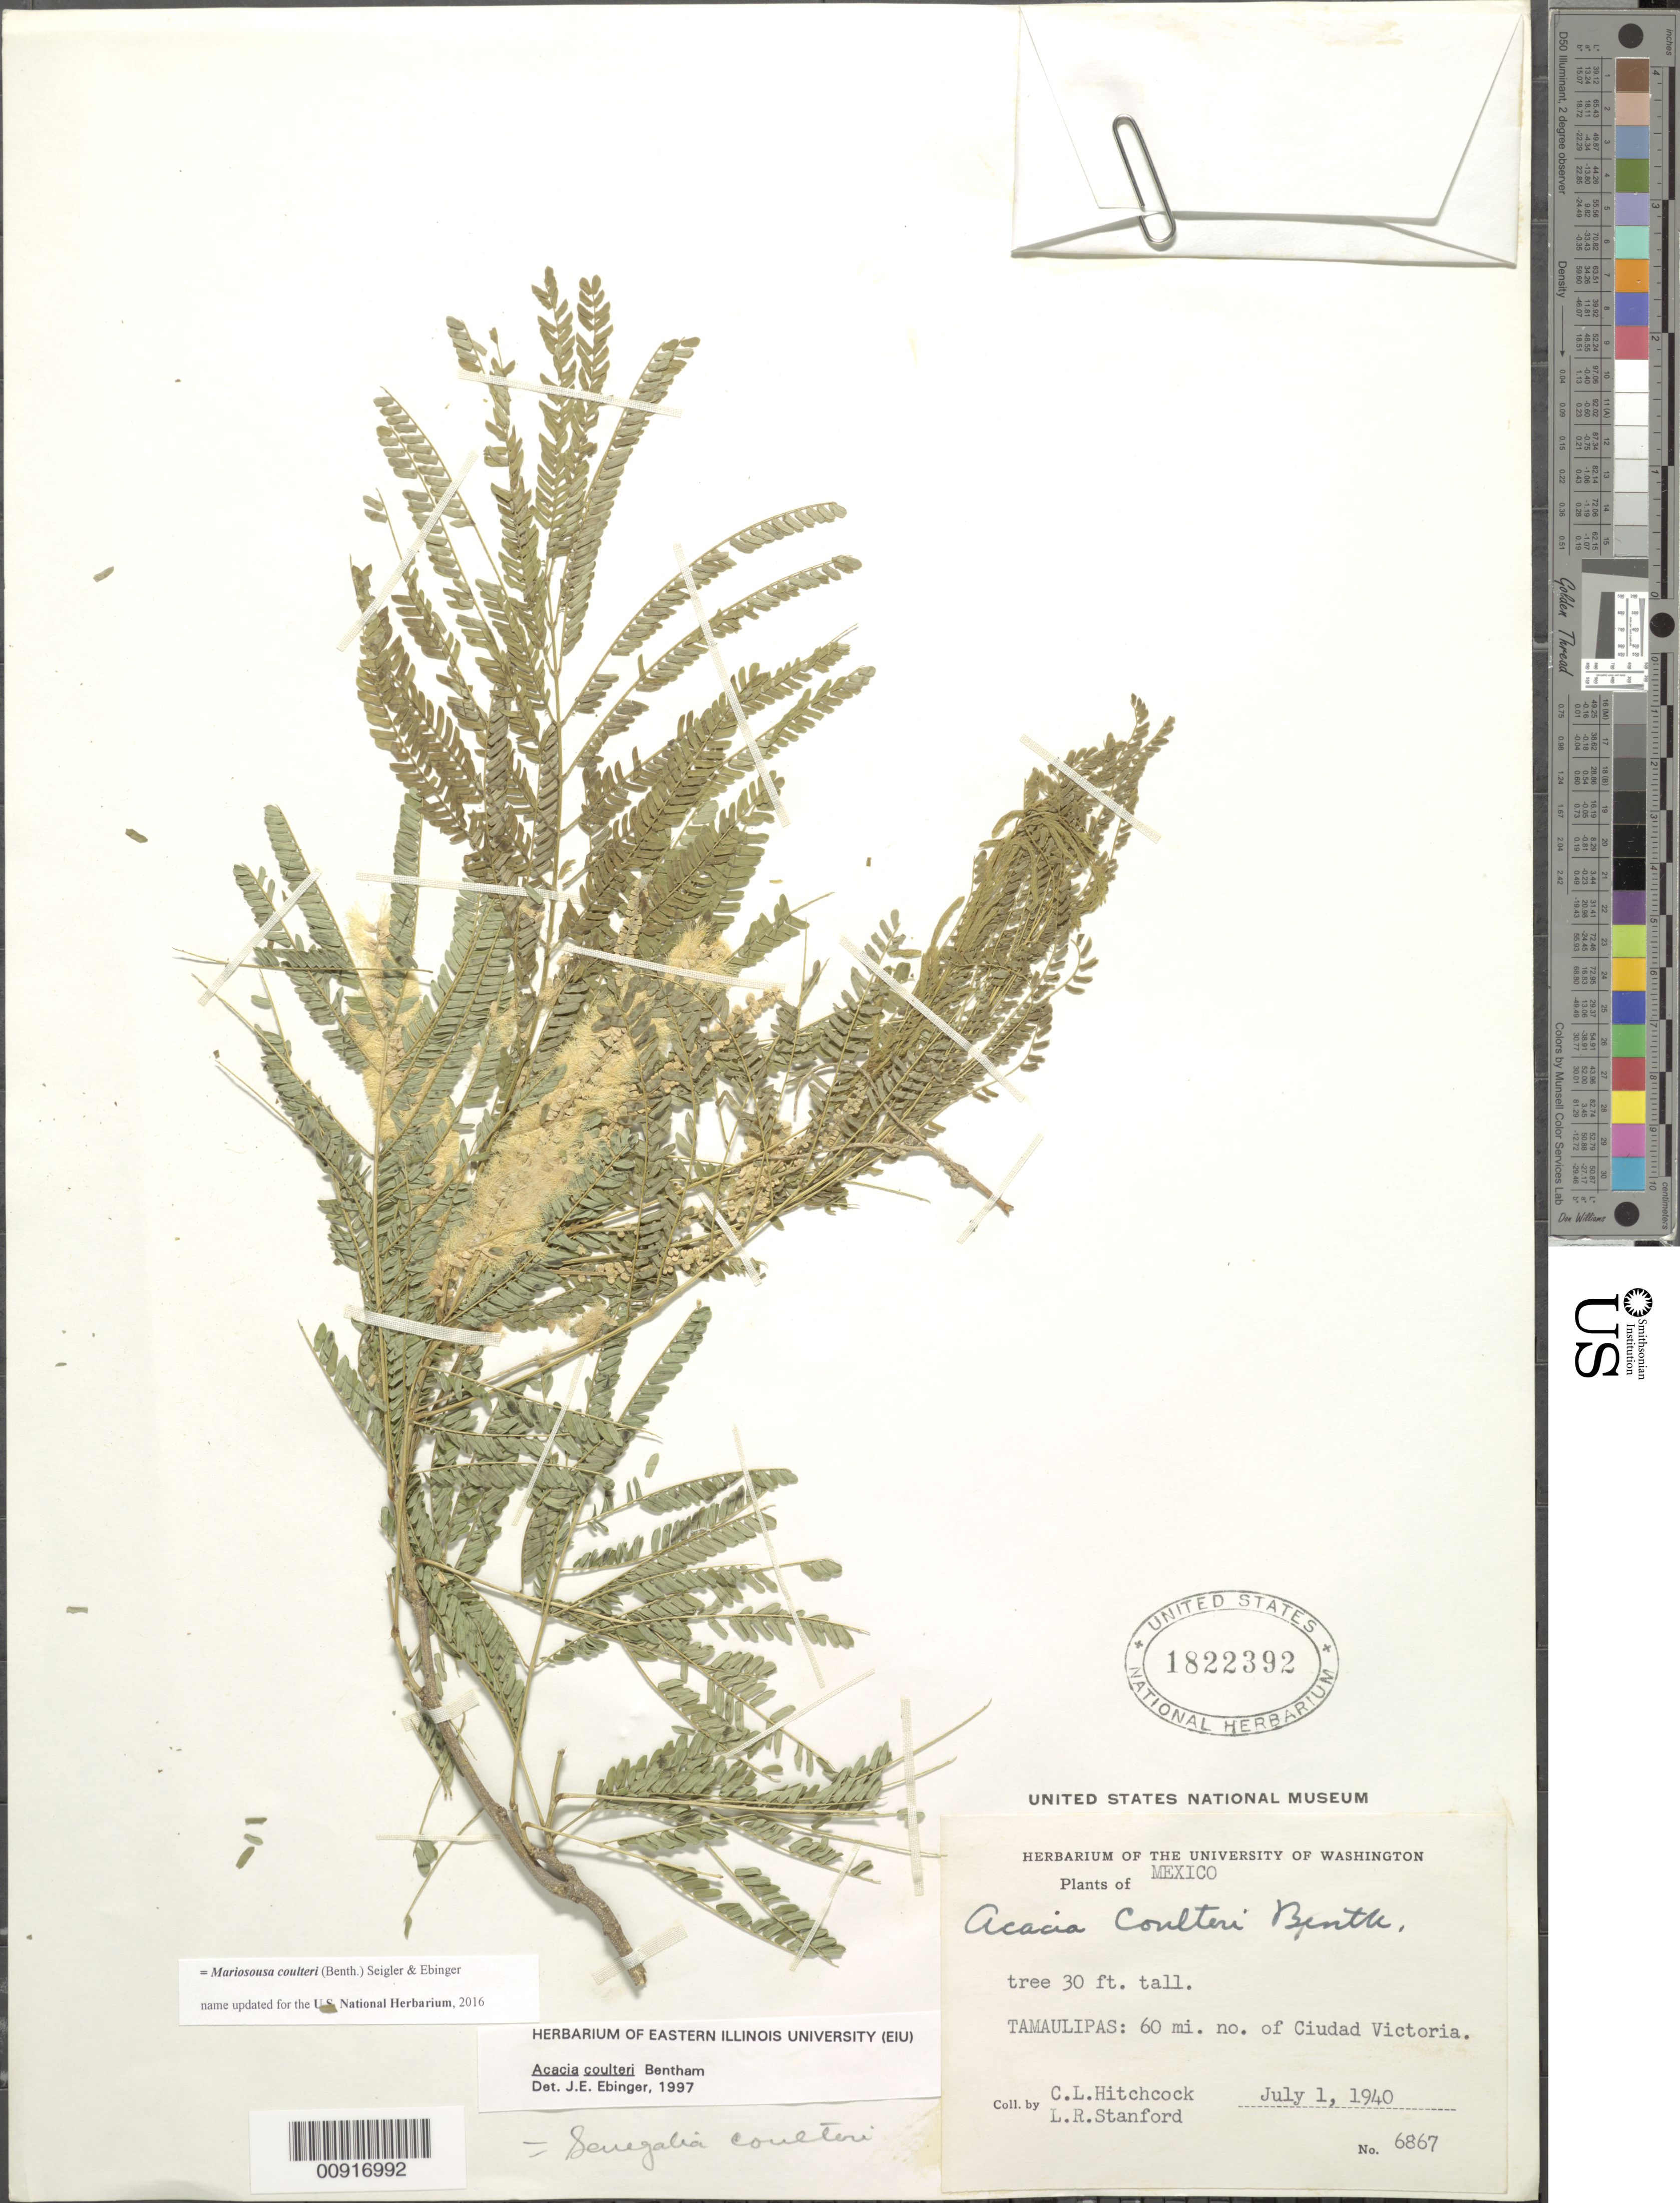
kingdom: Plantae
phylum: Tracheophyta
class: Magnoliopsida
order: Fabales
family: Fabaceae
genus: Mariosousa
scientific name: Mariosousa coulteri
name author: (Benth.) Seigler & Ebinger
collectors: C. L. Hitchcock & L. R. Stanford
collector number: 6867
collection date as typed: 01 Jul 1940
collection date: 1940-07-01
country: Mexico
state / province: Tamaulipas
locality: Tamaulipas: 60 mi. no. of Ciudad Victoria.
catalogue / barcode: US 1822392